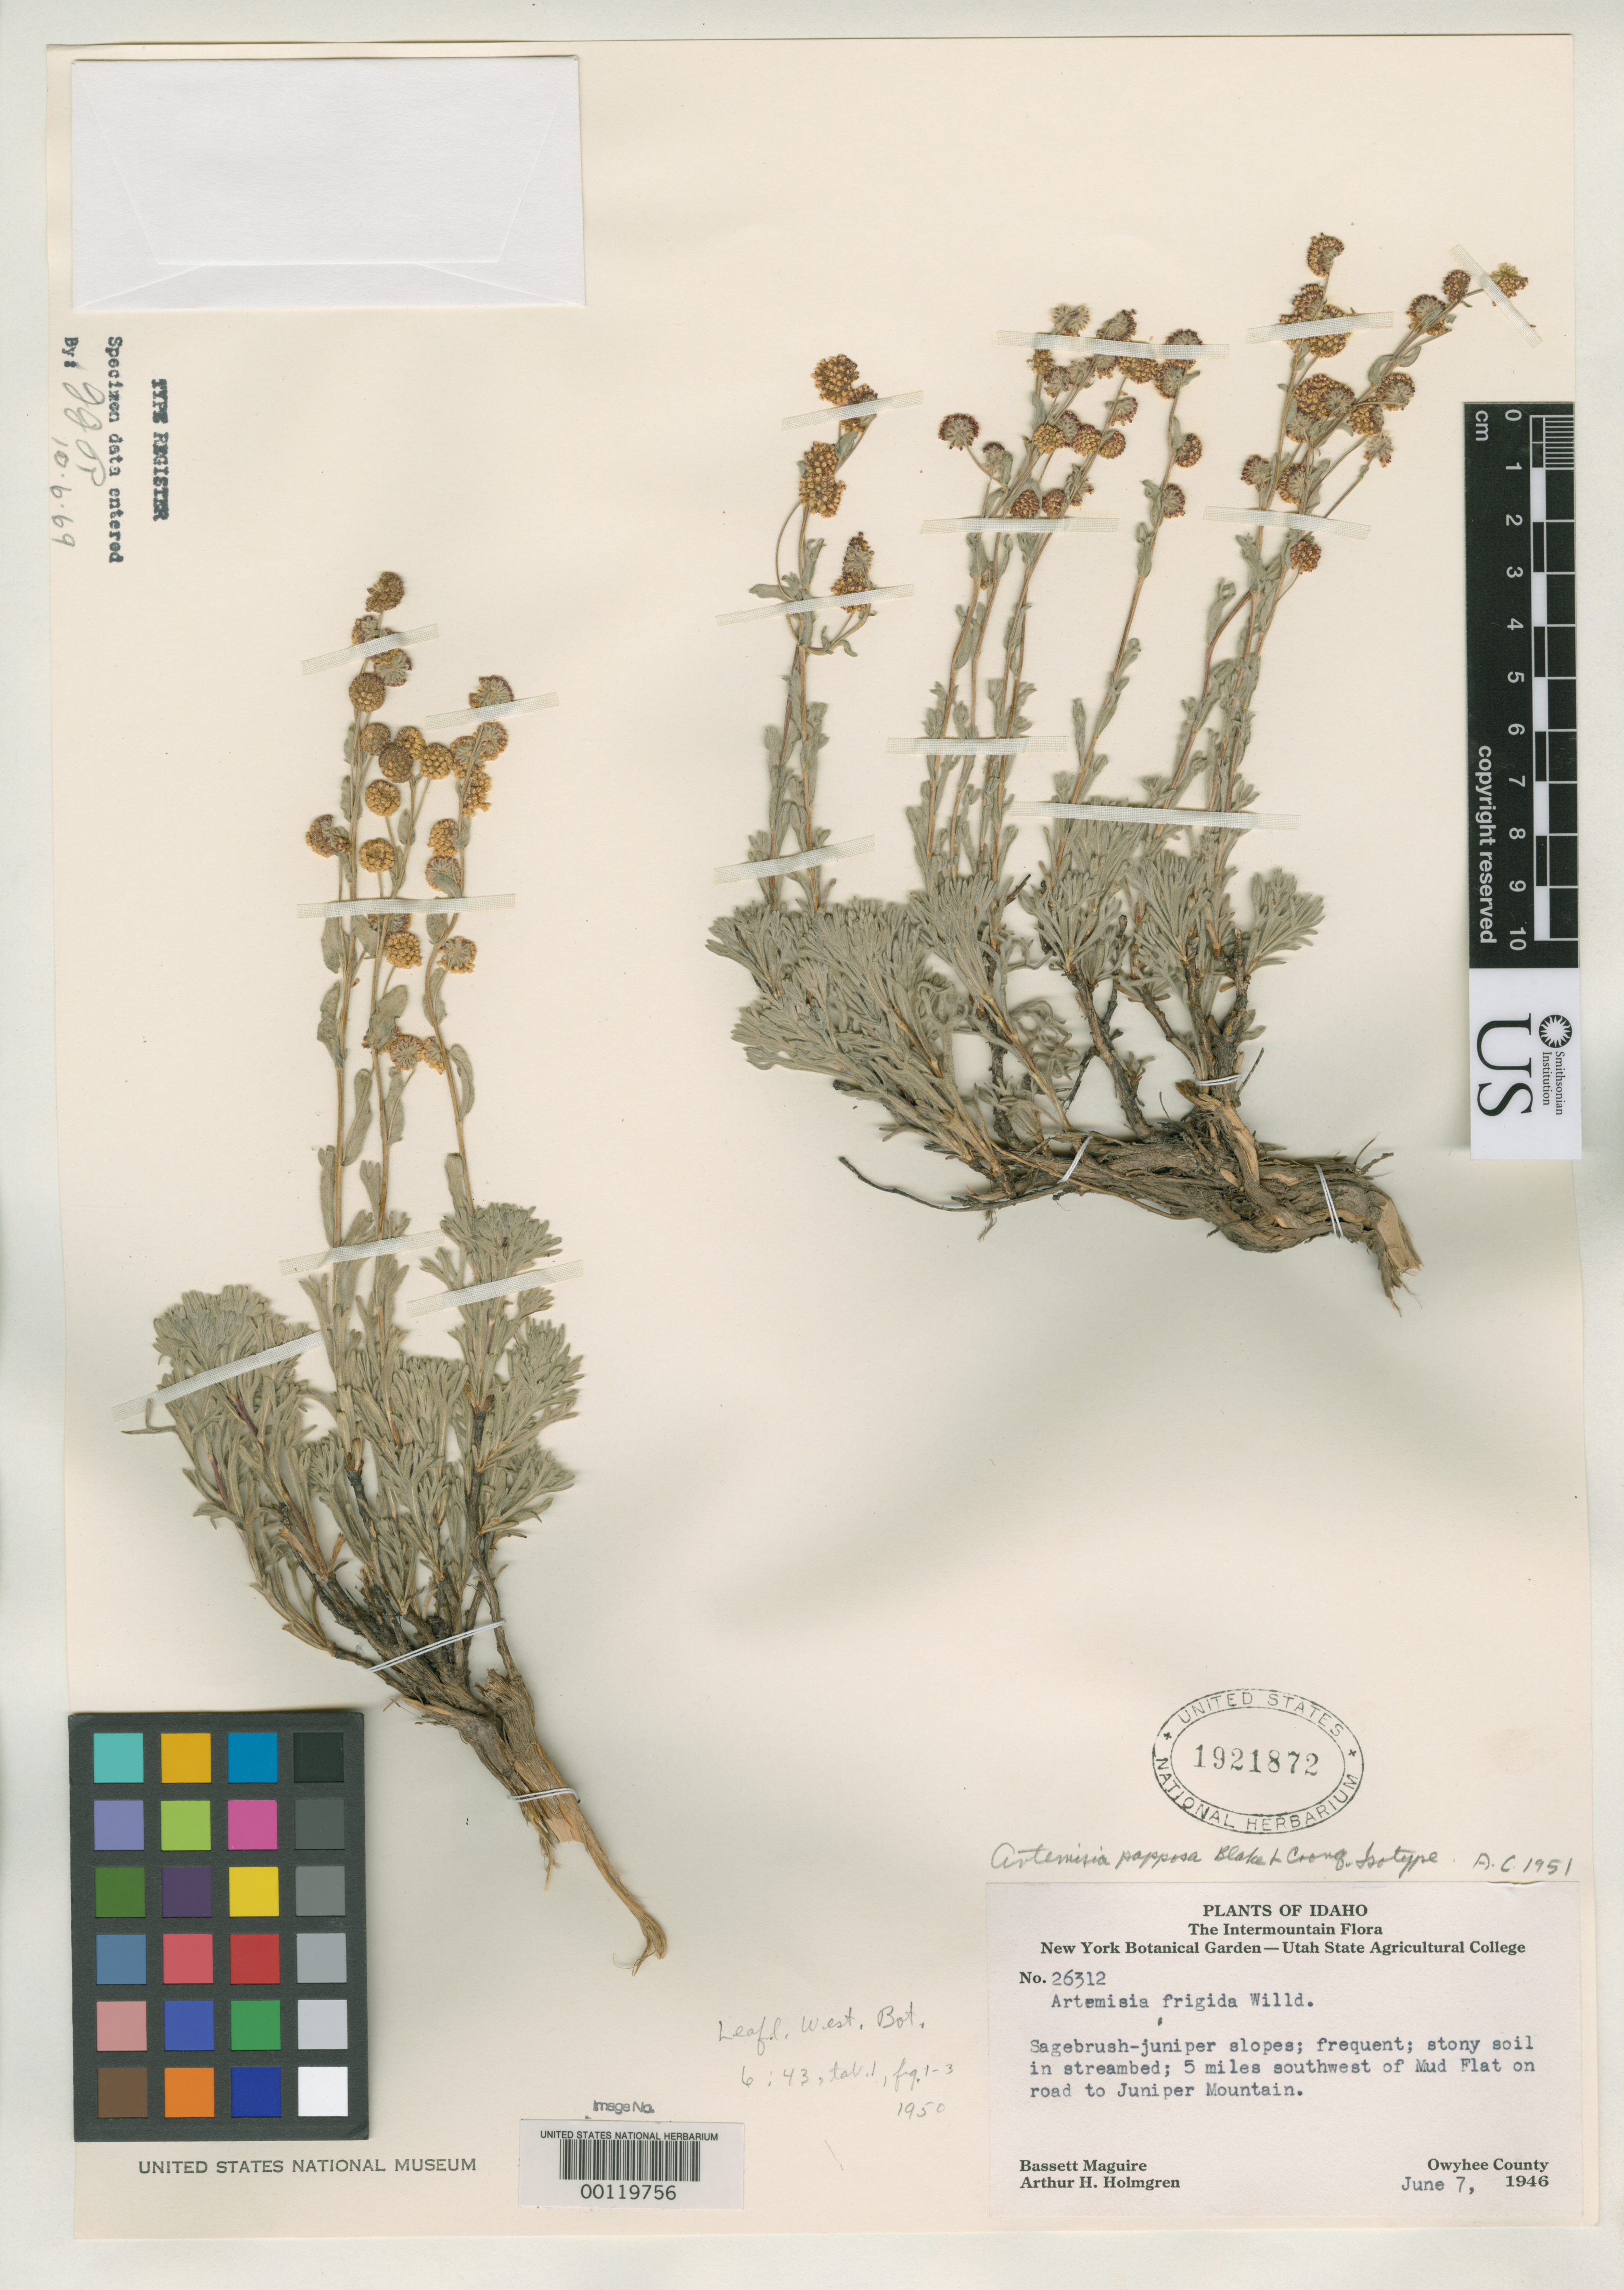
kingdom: Plantae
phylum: Tracheophyta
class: Magnoliopsida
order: Asterales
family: Asteraceae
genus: Artemisia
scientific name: Artemisia papposa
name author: S.F. Blake & Cronq.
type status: Isotype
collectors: B. Maguire & A. H. Holmgren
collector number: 26312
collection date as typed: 07 Jun 1946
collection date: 1946-06-07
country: United States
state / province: Idaho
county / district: Owyhee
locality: Mud Flat.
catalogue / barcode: US 1921872